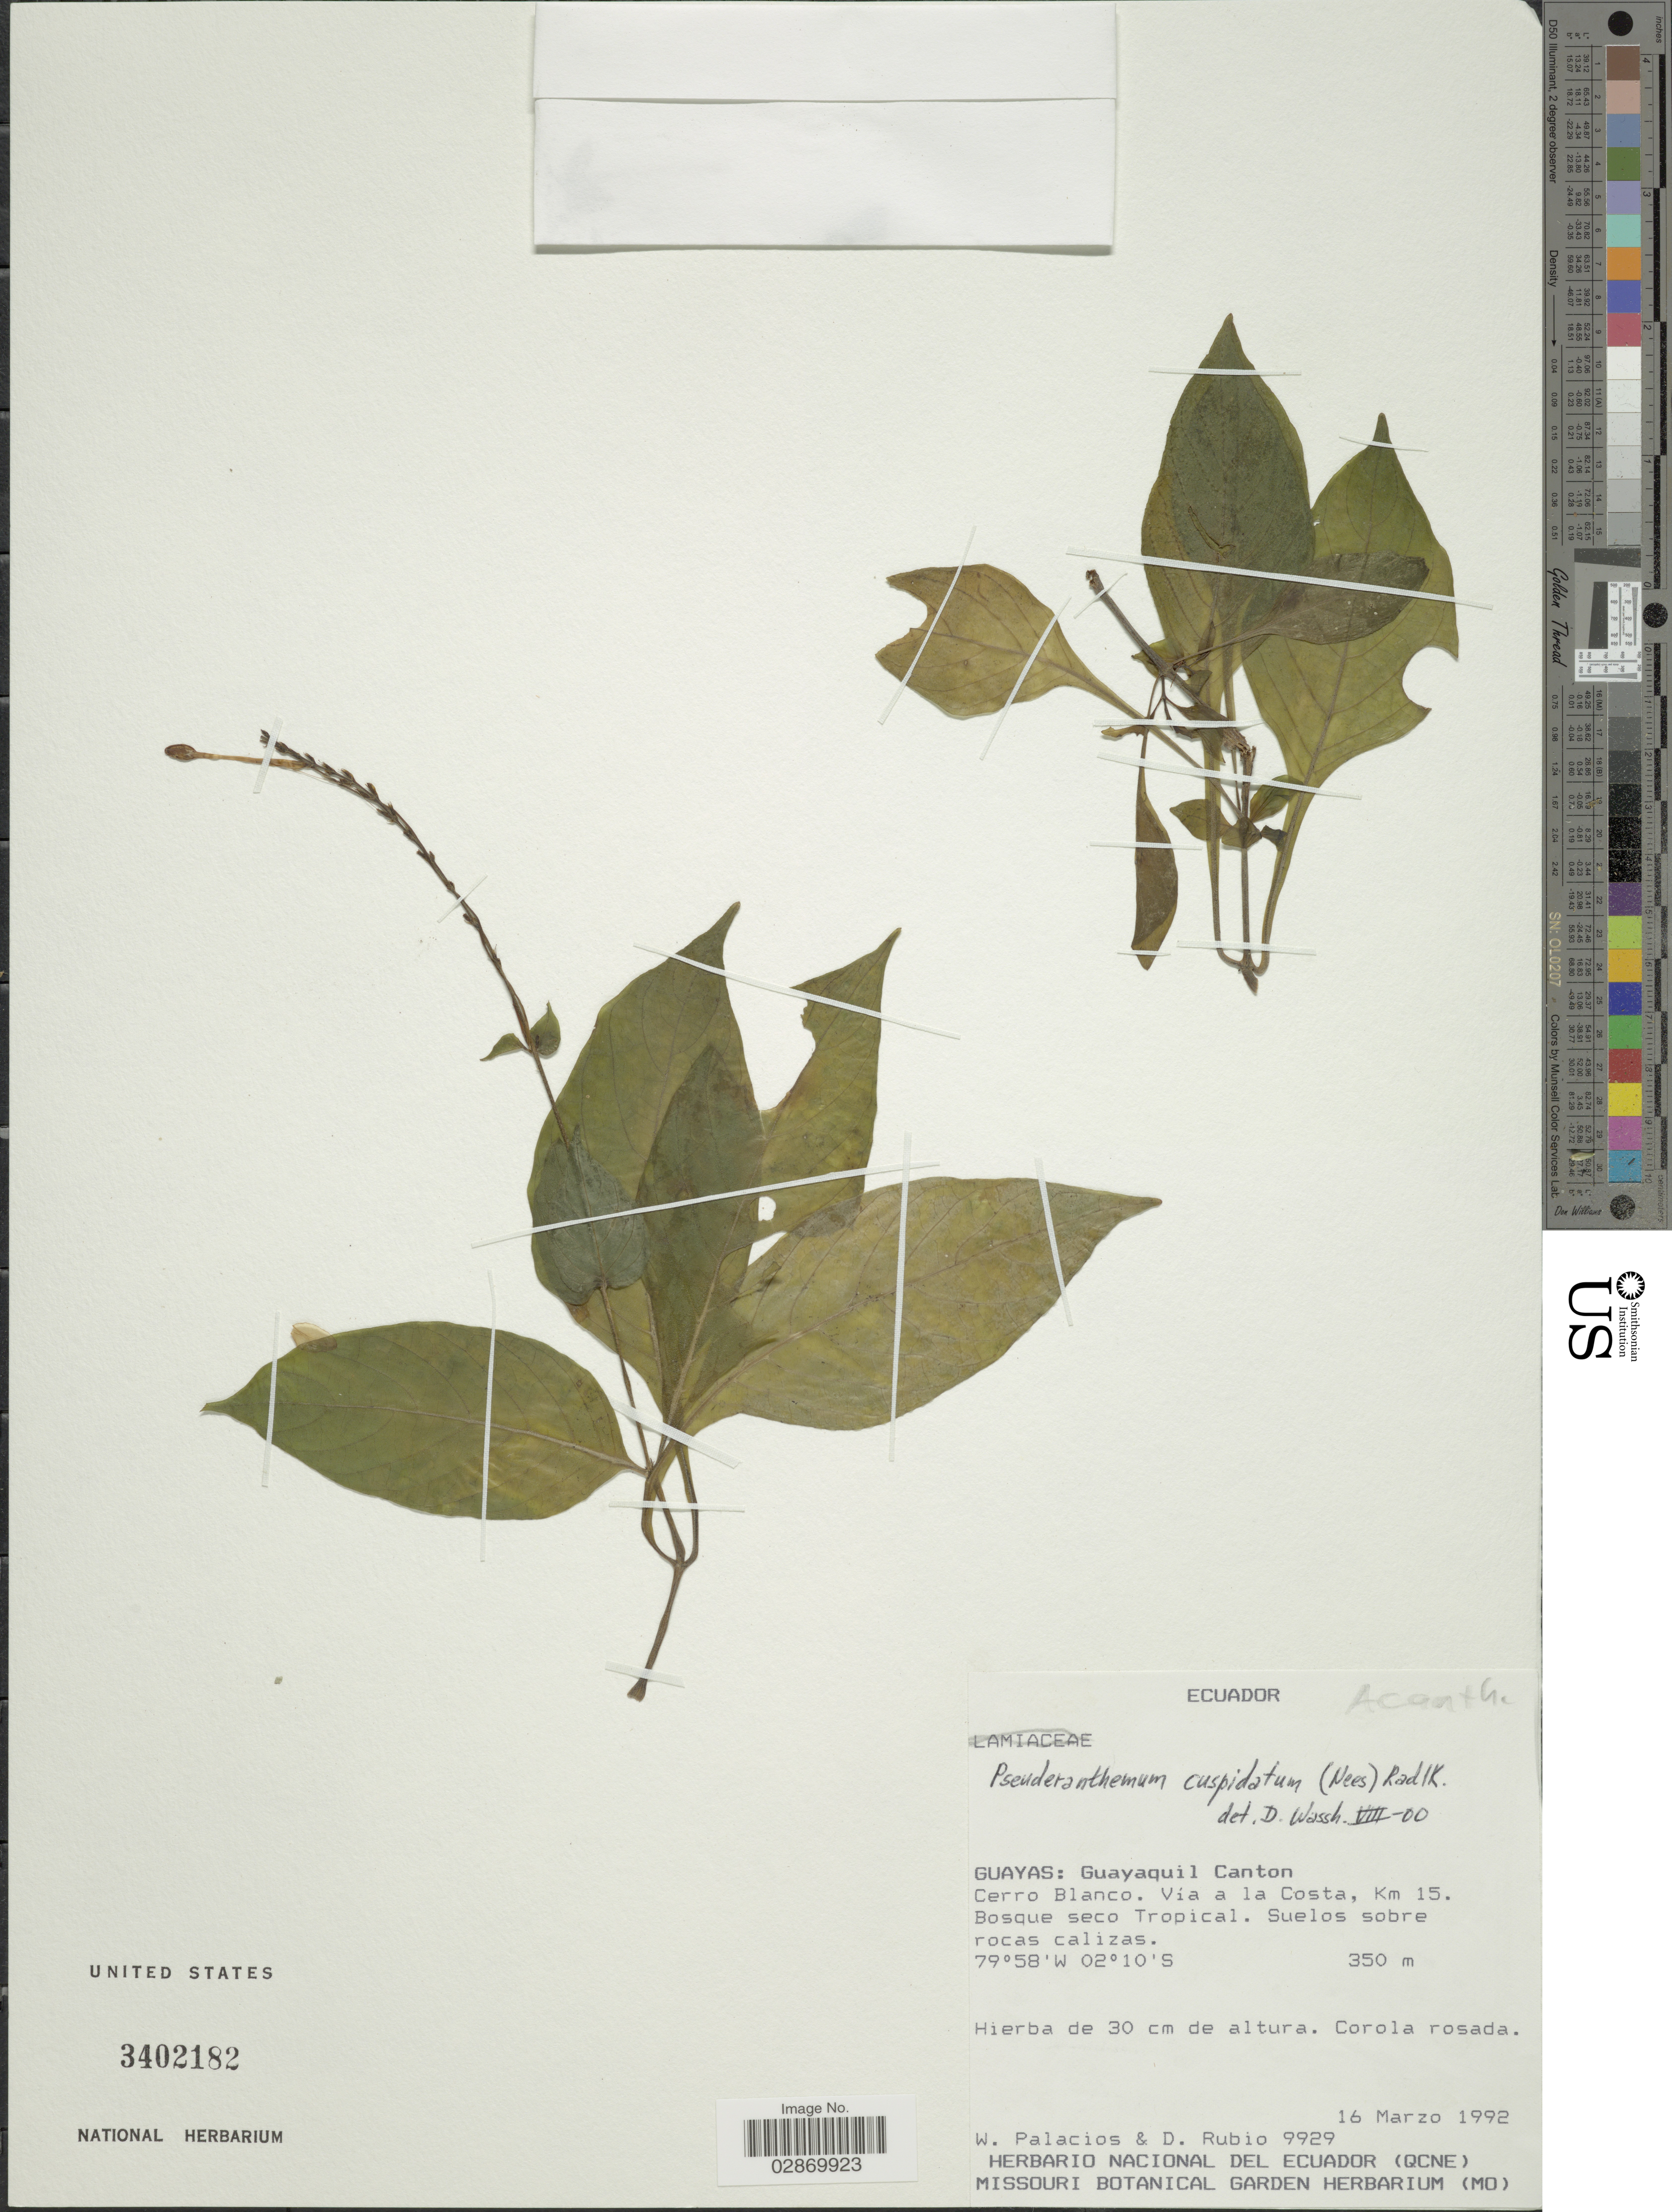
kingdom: Plantae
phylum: Tracheophyta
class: Magnoliopsida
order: Lamiales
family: Acanthaceae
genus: Pseuderanthemum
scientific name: Pseuderanthemum cuspidatum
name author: (Nees) Radlk. ex Lindau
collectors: W. Palacios & D. Rubio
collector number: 9929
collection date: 1992-03-16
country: Ecuador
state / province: Guayas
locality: Guayaquil Canton, Cerro Blanco, Vía a la Costa, Km 15, Bosque Seco Tropical.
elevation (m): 350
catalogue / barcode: US 3402182